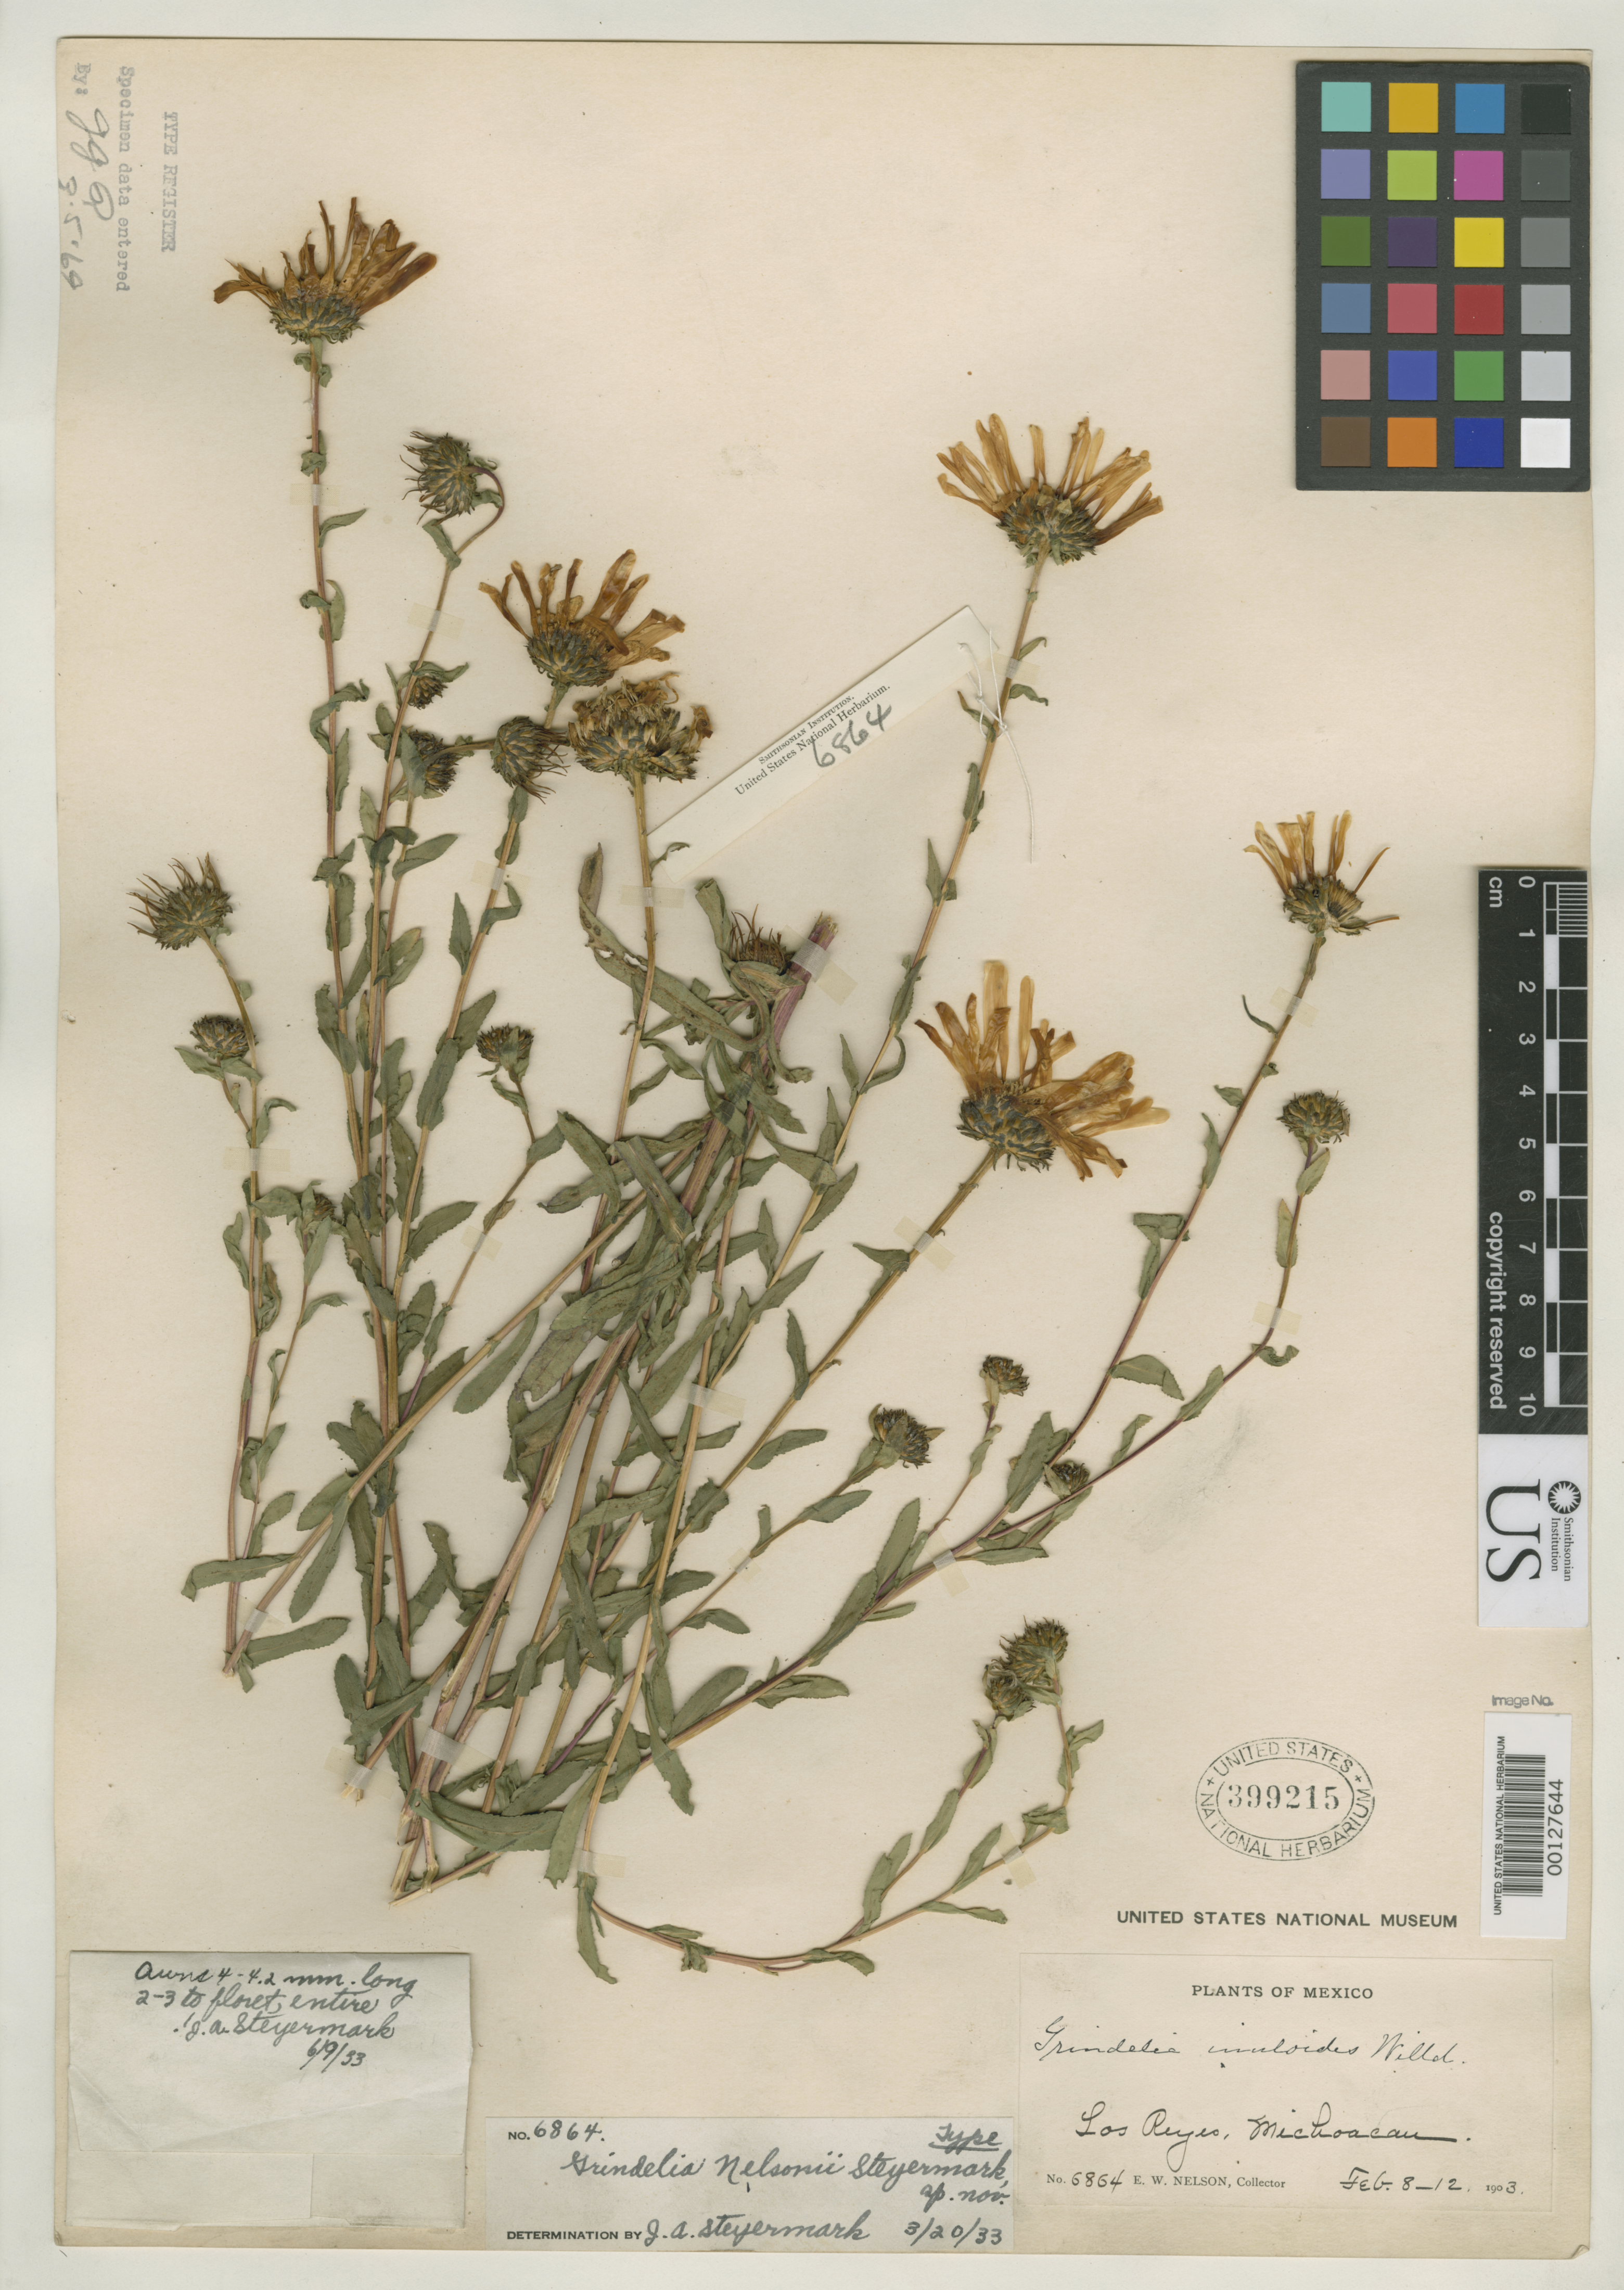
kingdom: Plantae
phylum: Tracheophyta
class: Magnoliopsida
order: Asterales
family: Asteraceae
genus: Grindelia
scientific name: Grindelia nelsonii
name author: Steyerm.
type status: Holotype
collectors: E. W. Nelson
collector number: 6864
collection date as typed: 08 Feb 1903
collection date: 1903-02-08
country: Mexico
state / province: Michoacán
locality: Los Reyes.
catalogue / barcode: US 399215